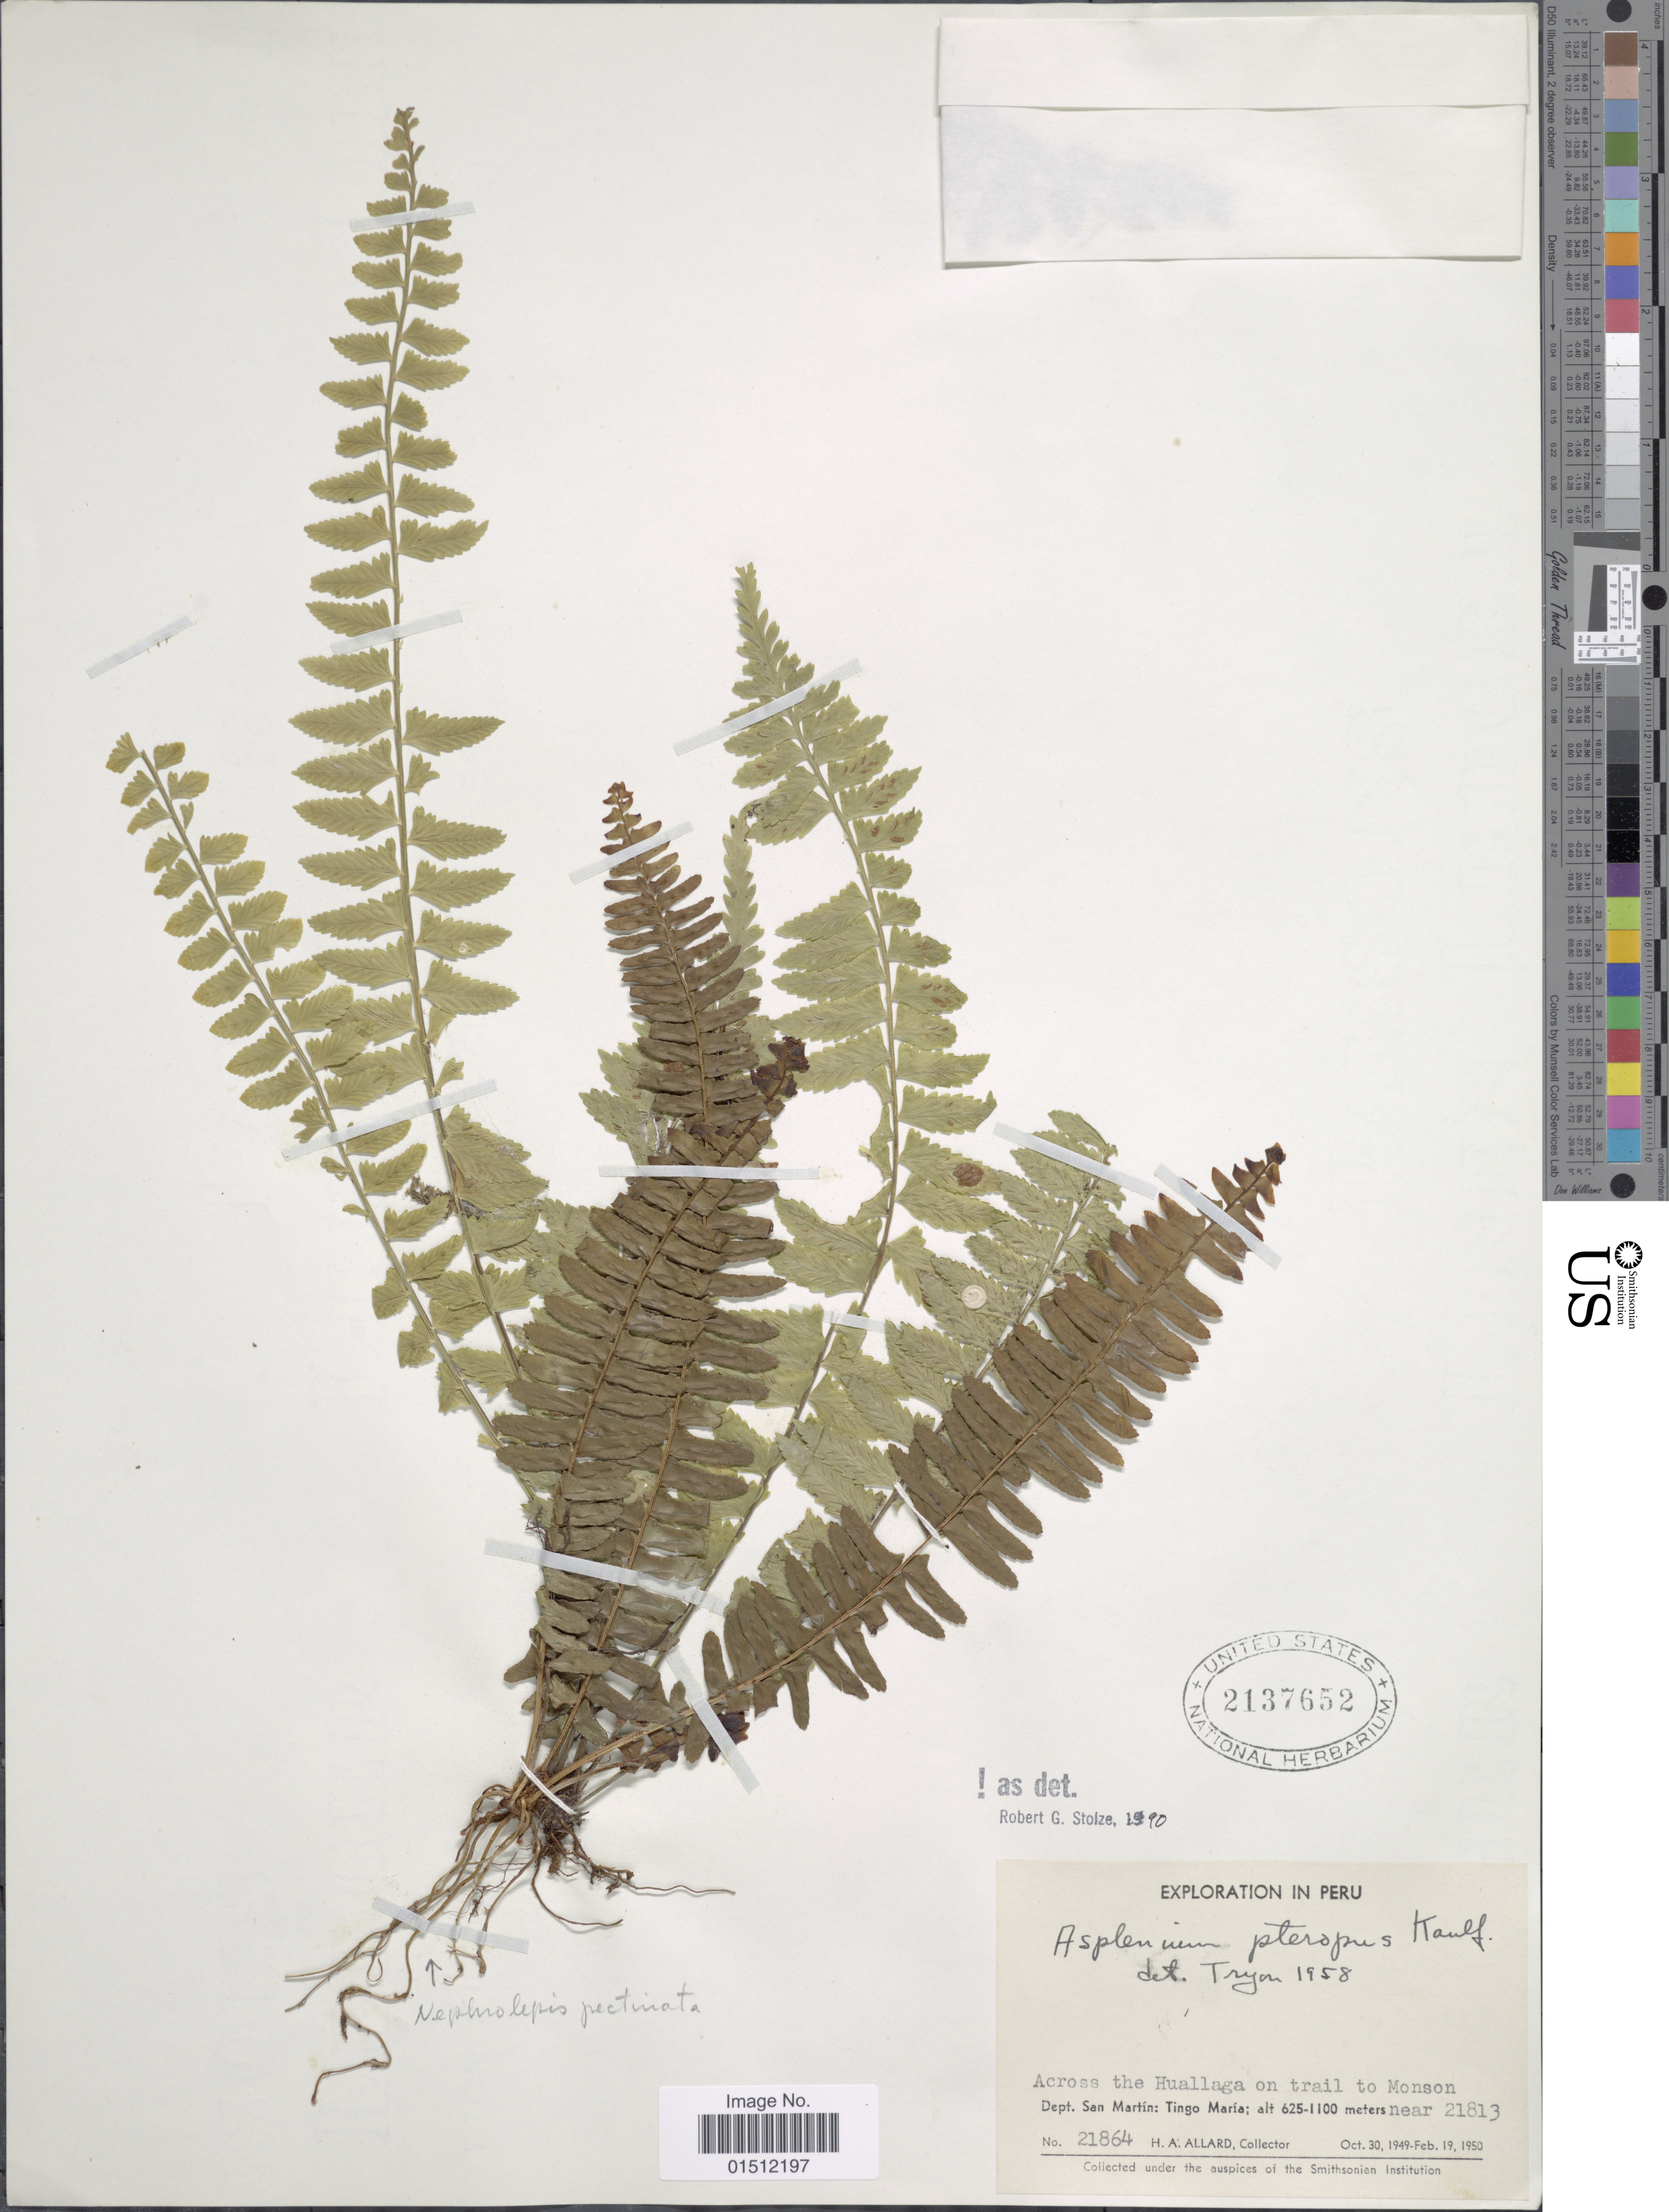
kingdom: Plantae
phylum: Tracheophyta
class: Polypodiopsida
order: Polypodiales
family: Aspleniaceae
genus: Asplenium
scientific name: Asplenium pteropus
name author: Kaulf.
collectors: H. A. Allard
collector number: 21864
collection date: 1949-10-30/1950-02-19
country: Peru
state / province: San Martín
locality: Dept. San Martin: Tingo Maria.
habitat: across the river on trail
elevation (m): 625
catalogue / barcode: US 2137652